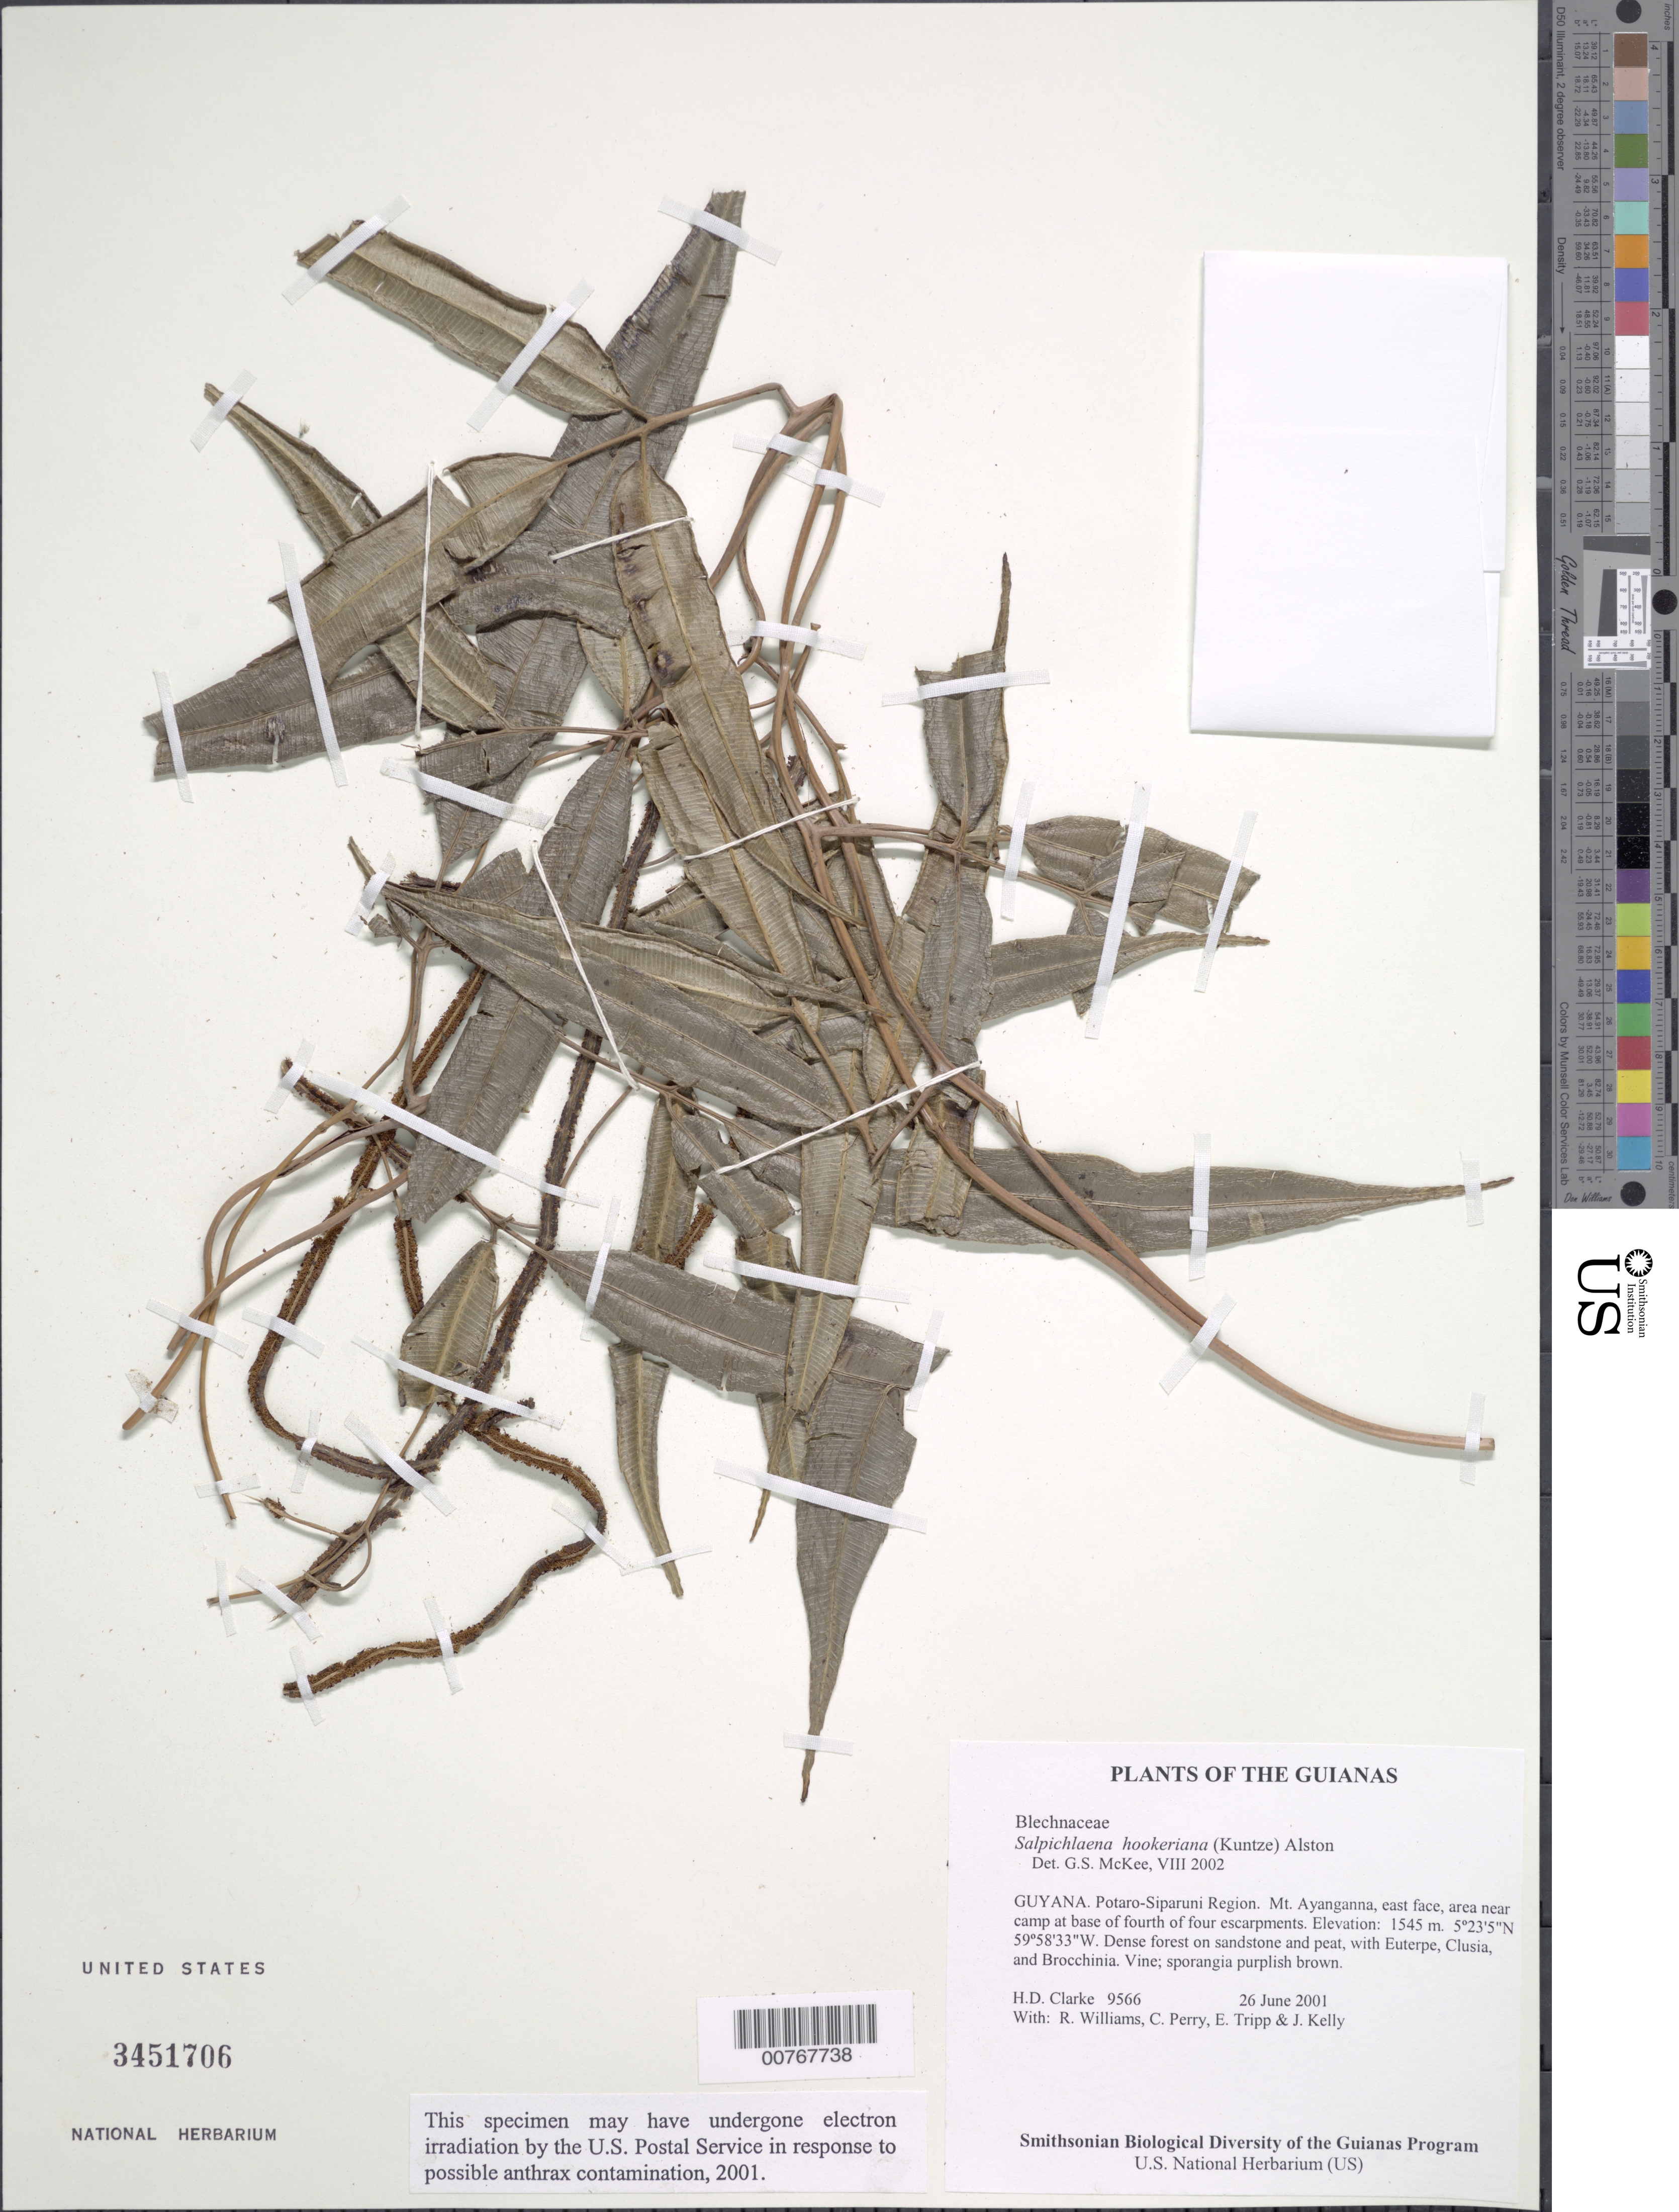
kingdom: Plantae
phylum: Tracheophyta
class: Polypodiopsida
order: Polypodiales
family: Blechnaceae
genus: Salpichlaena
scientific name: Salpichlaena hookeriana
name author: (Kuntze) Alston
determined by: McKee, G. S., (US), NMNH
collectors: H. D. Clarke, R. Williams, C. Perry, E. Tripp & J. Kelly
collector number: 9566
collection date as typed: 26 June 2001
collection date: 2001-06-26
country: Guyana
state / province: Potaro-Siparuni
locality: Mt. Ayanganna, east face, area near camp at base of fourth of four escarpments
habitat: Dense forest on sandstone and peat, with Euterpe, Clusia, and Brocchinia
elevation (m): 1545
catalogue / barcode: US 3451706